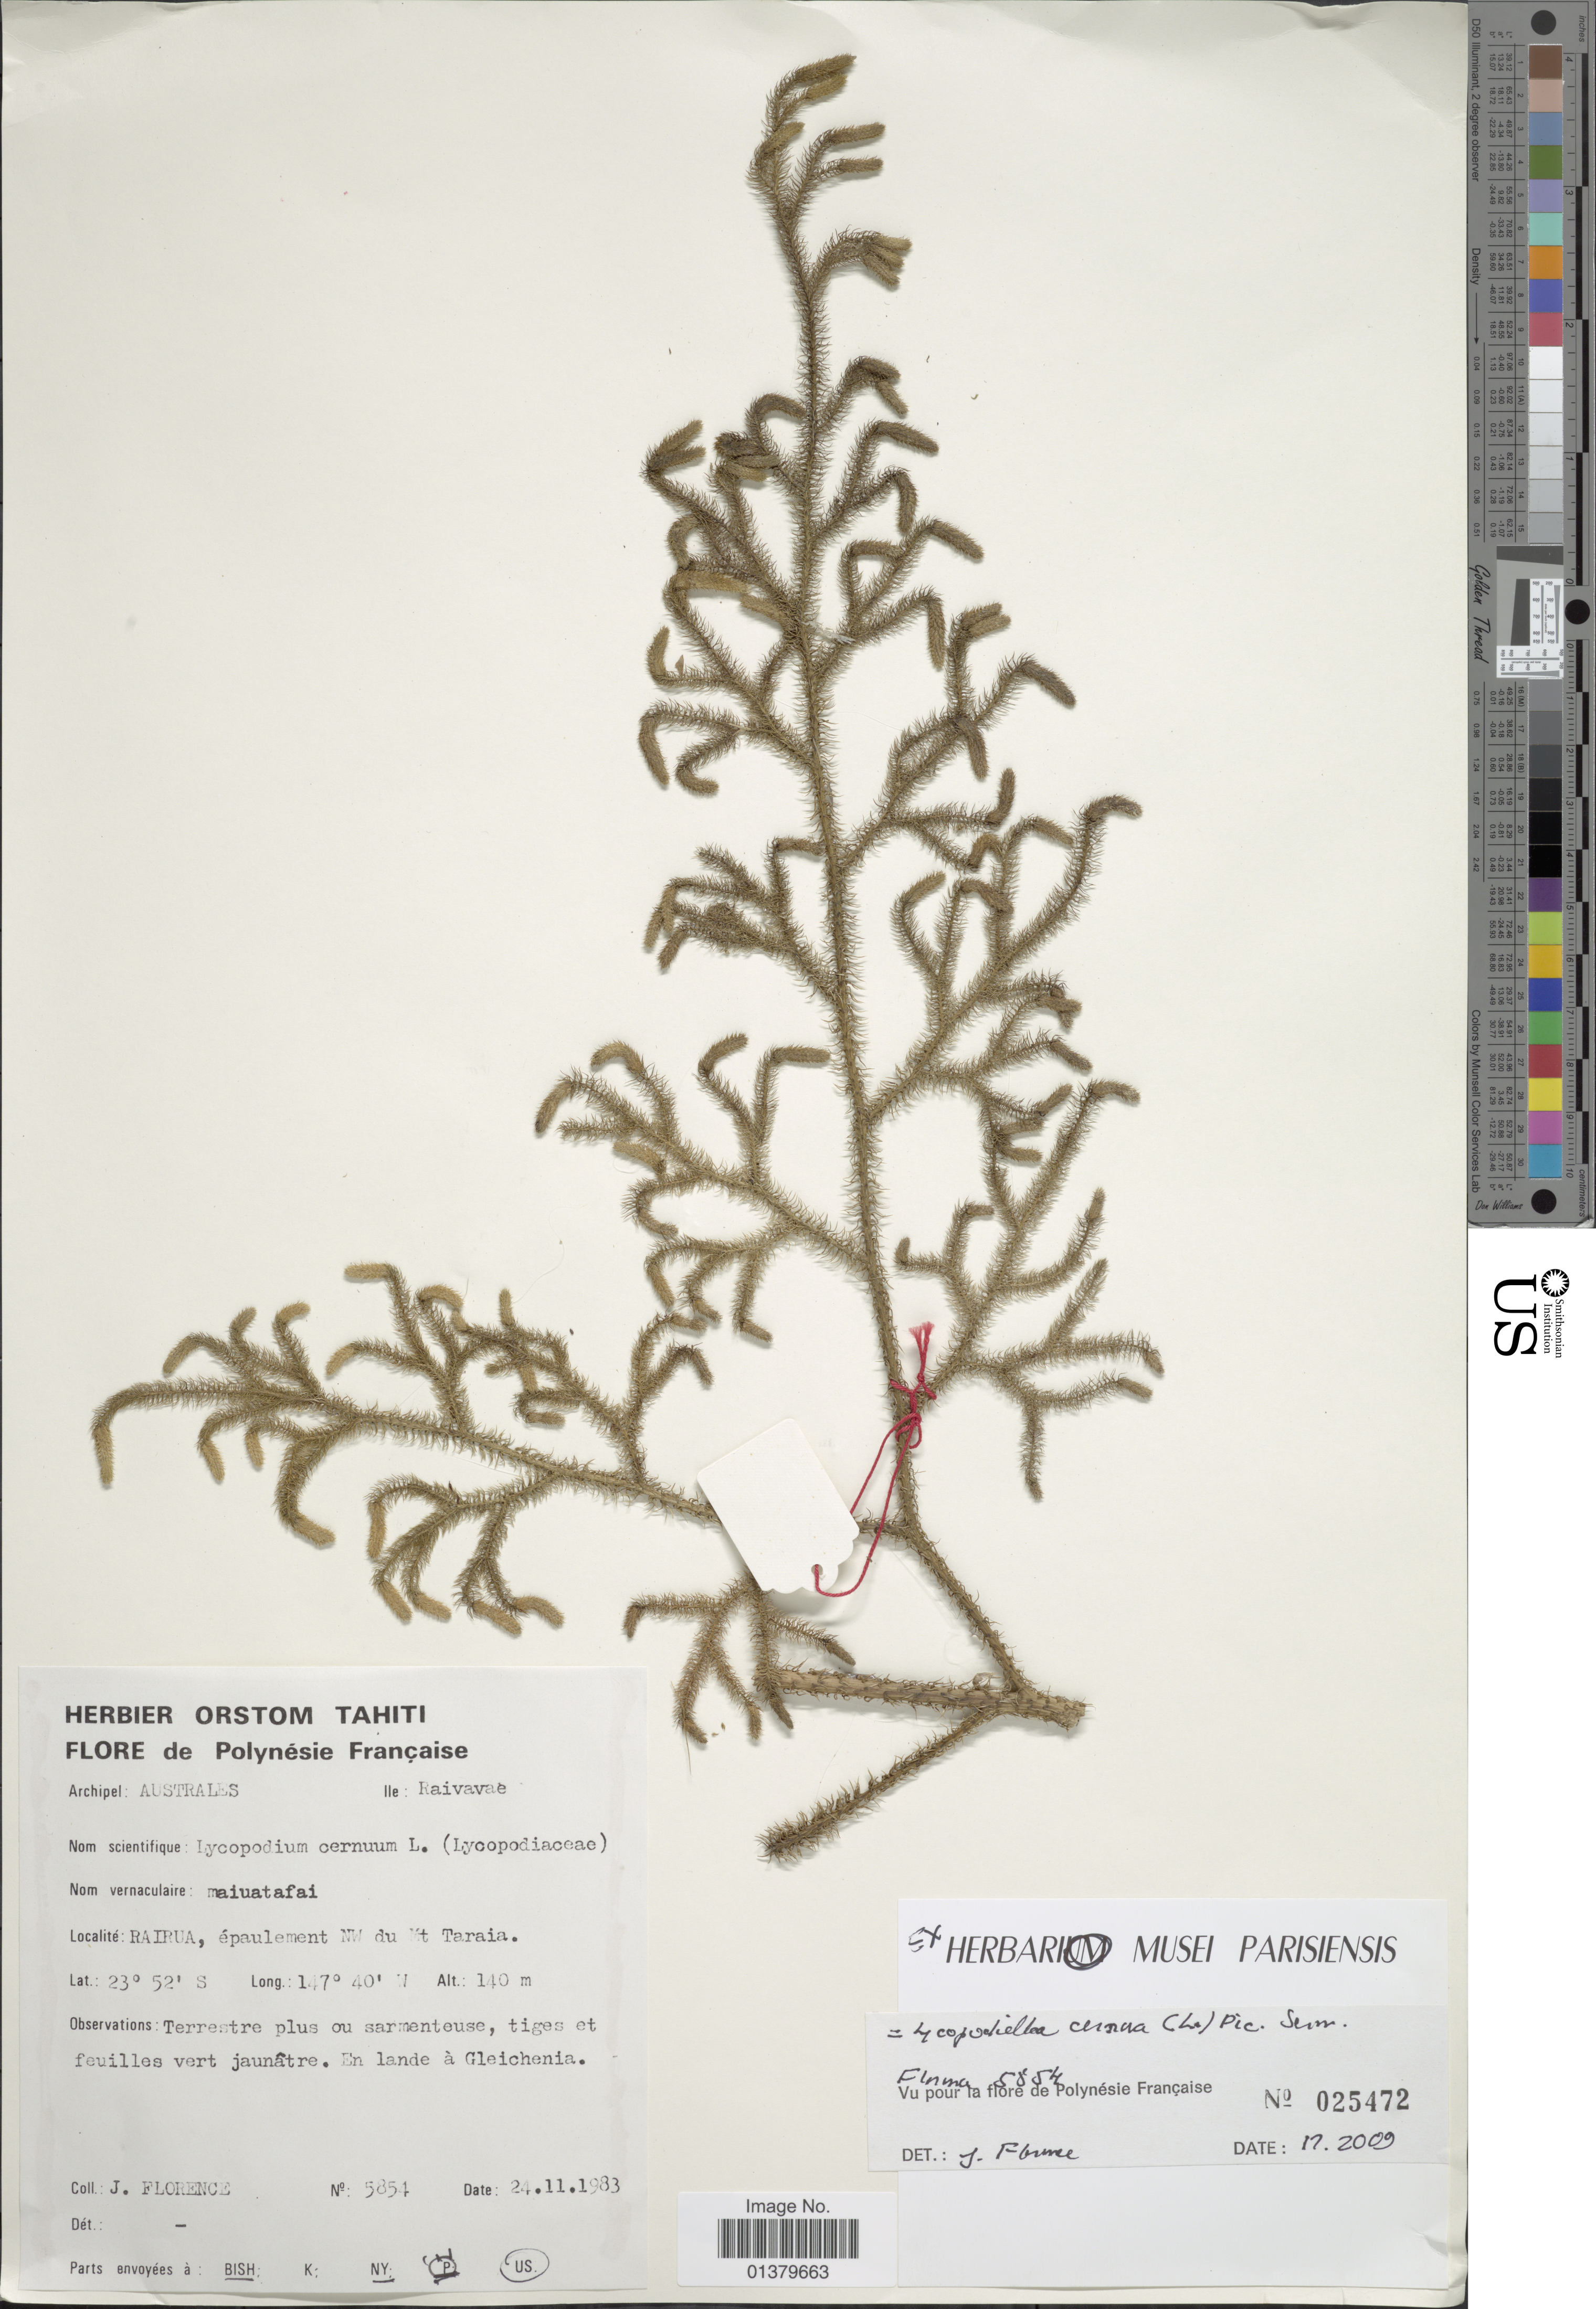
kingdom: Plantae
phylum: Tracheophyta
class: Lycopodiopsida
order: Lycopodiales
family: Lycopodiaceae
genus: Palhinhaea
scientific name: Palhinhaea cernua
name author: (L.) Vasc. & Franco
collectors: J. Florence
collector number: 5854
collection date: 1983-11-24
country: French Polynesia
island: Raivavae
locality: Archipel: Australis, Ile: Raivavae, Rairua, épaulement NW du Mt Taraia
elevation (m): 140